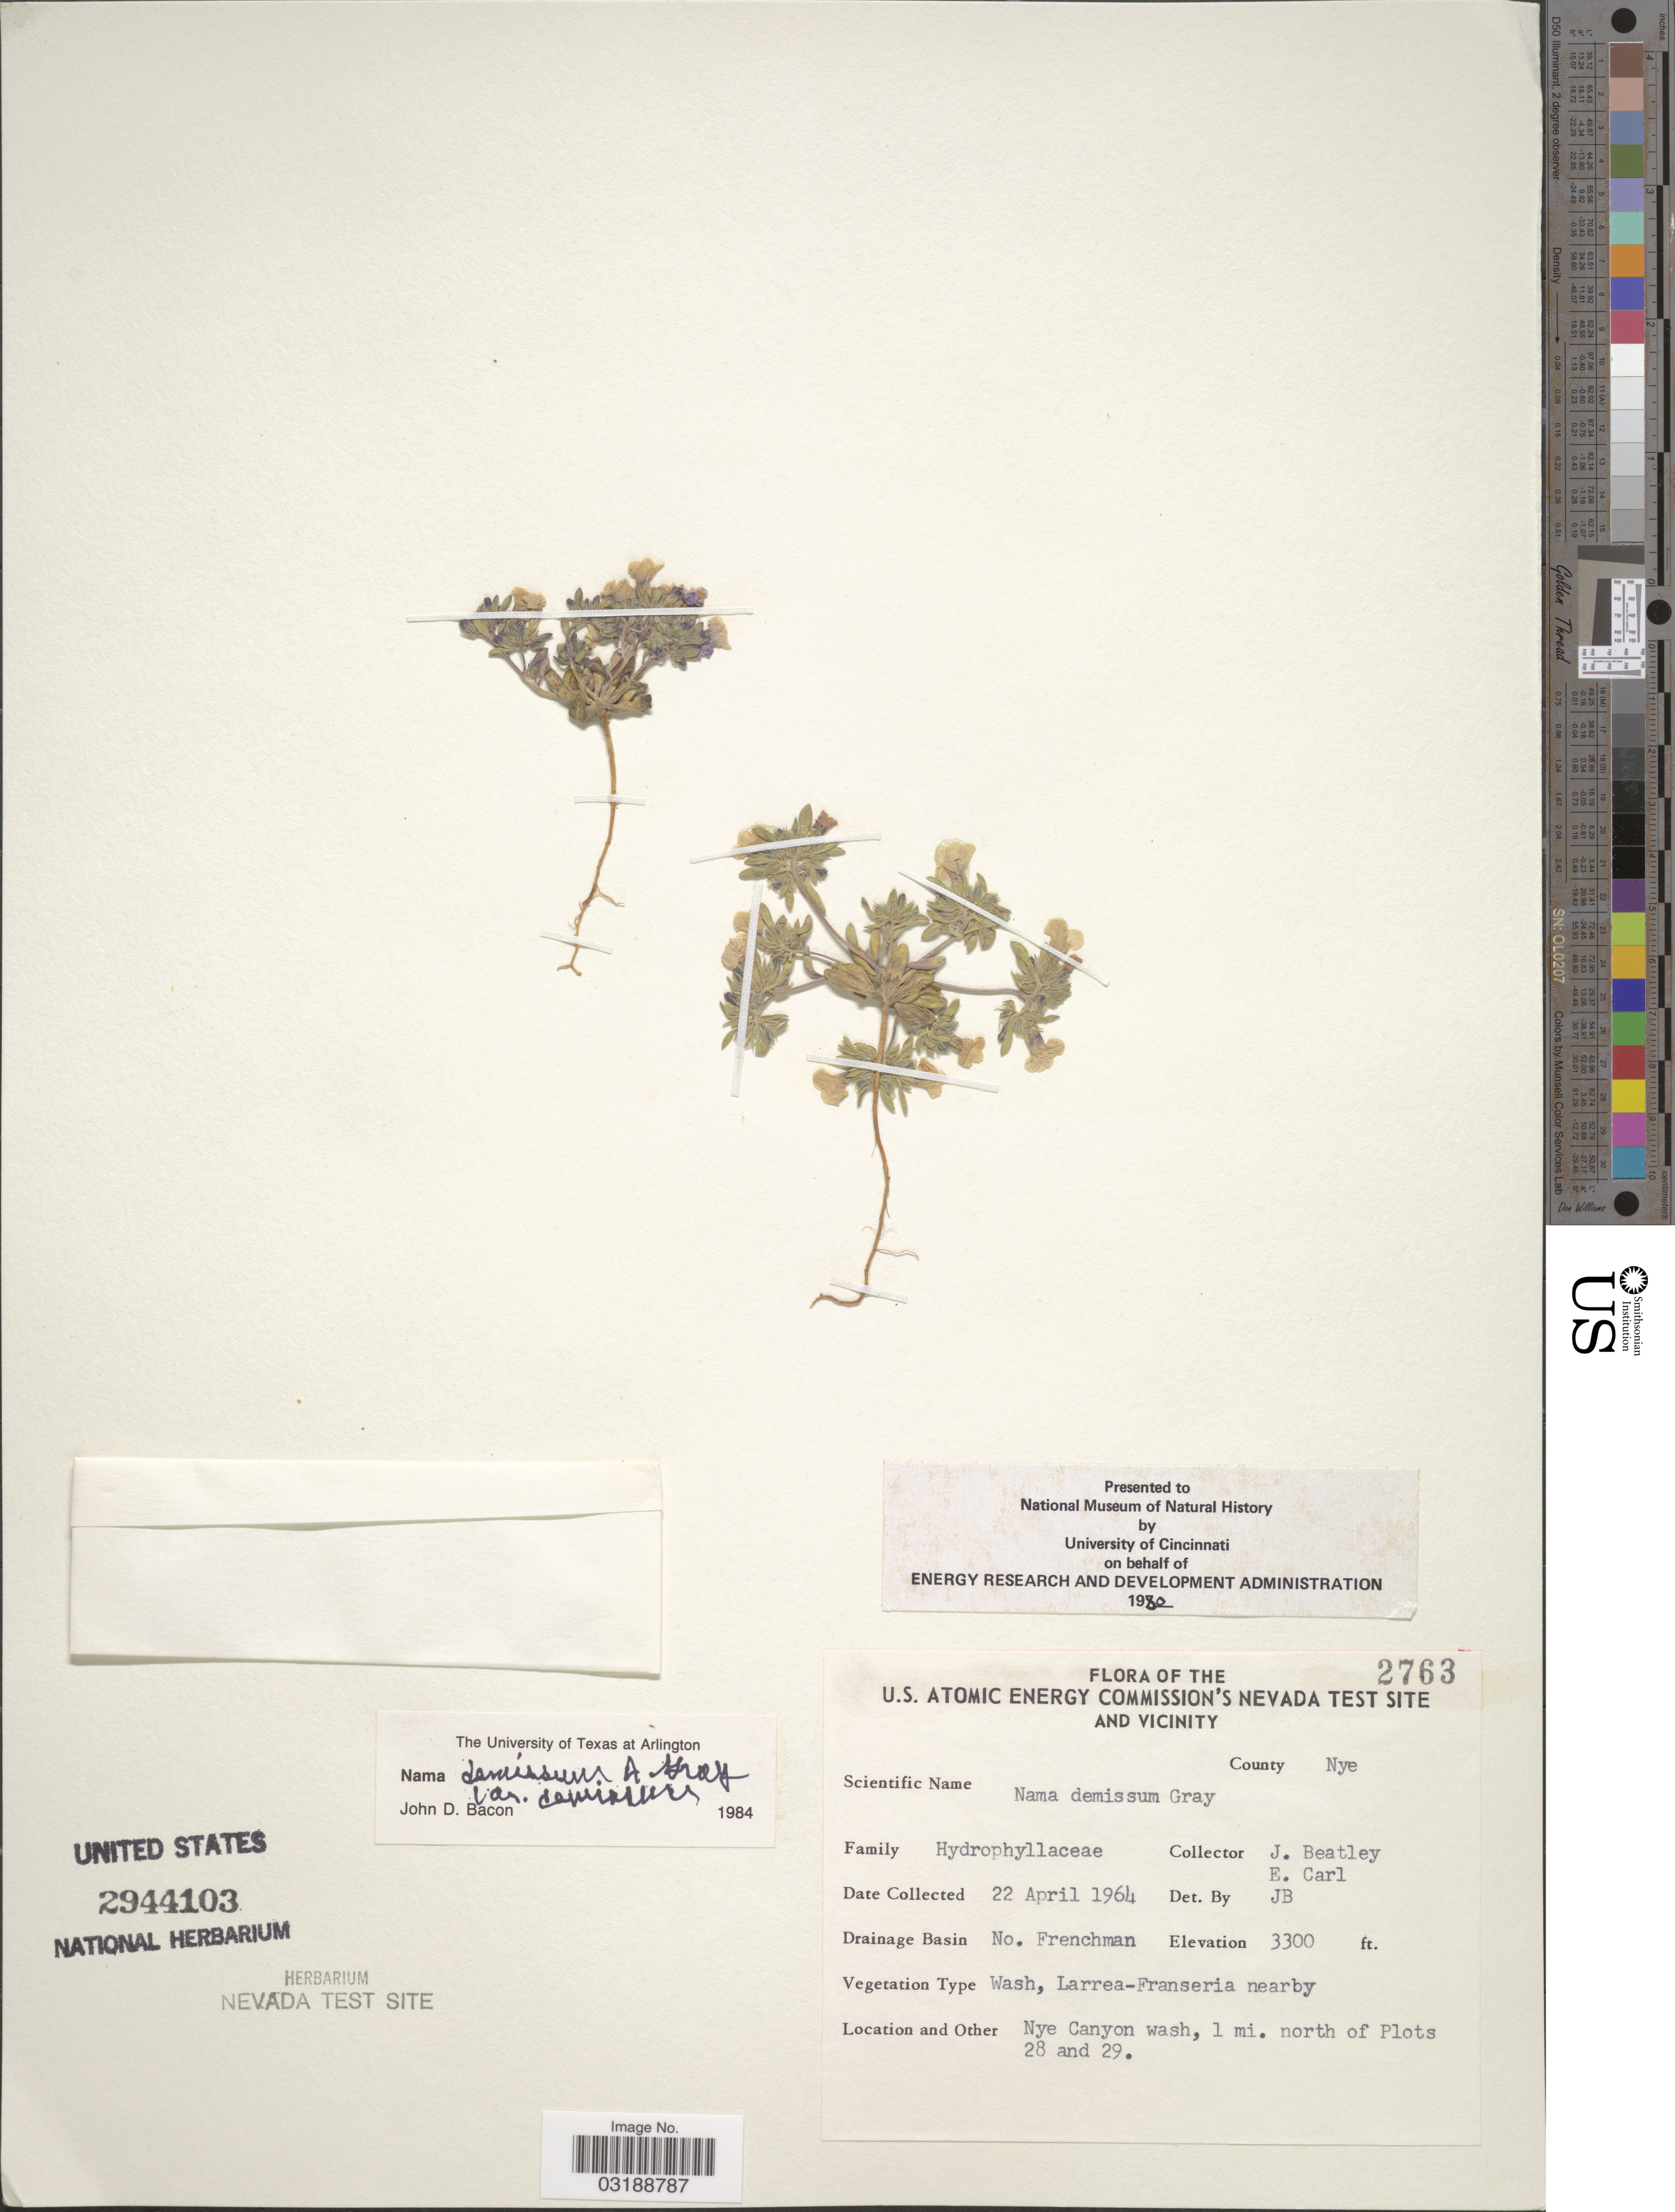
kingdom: Plantae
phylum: Tracheophyta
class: Magnoliopsida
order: Boraginales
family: Namaceae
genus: Nama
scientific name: Nama demissa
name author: A. Gray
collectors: J. C. Beatley & E. Carl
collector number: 2763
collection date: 1964-04-22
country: United States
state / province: Nevada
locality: U.S. Atomic Energy Commission's Nevada Test Site and Vicinity. County Nye. Drainage Basin No. Frenchman. Nye Canyon wash, 1 mi. north of Plots 28 and 29.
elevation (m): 1006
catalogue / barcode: US 2944103